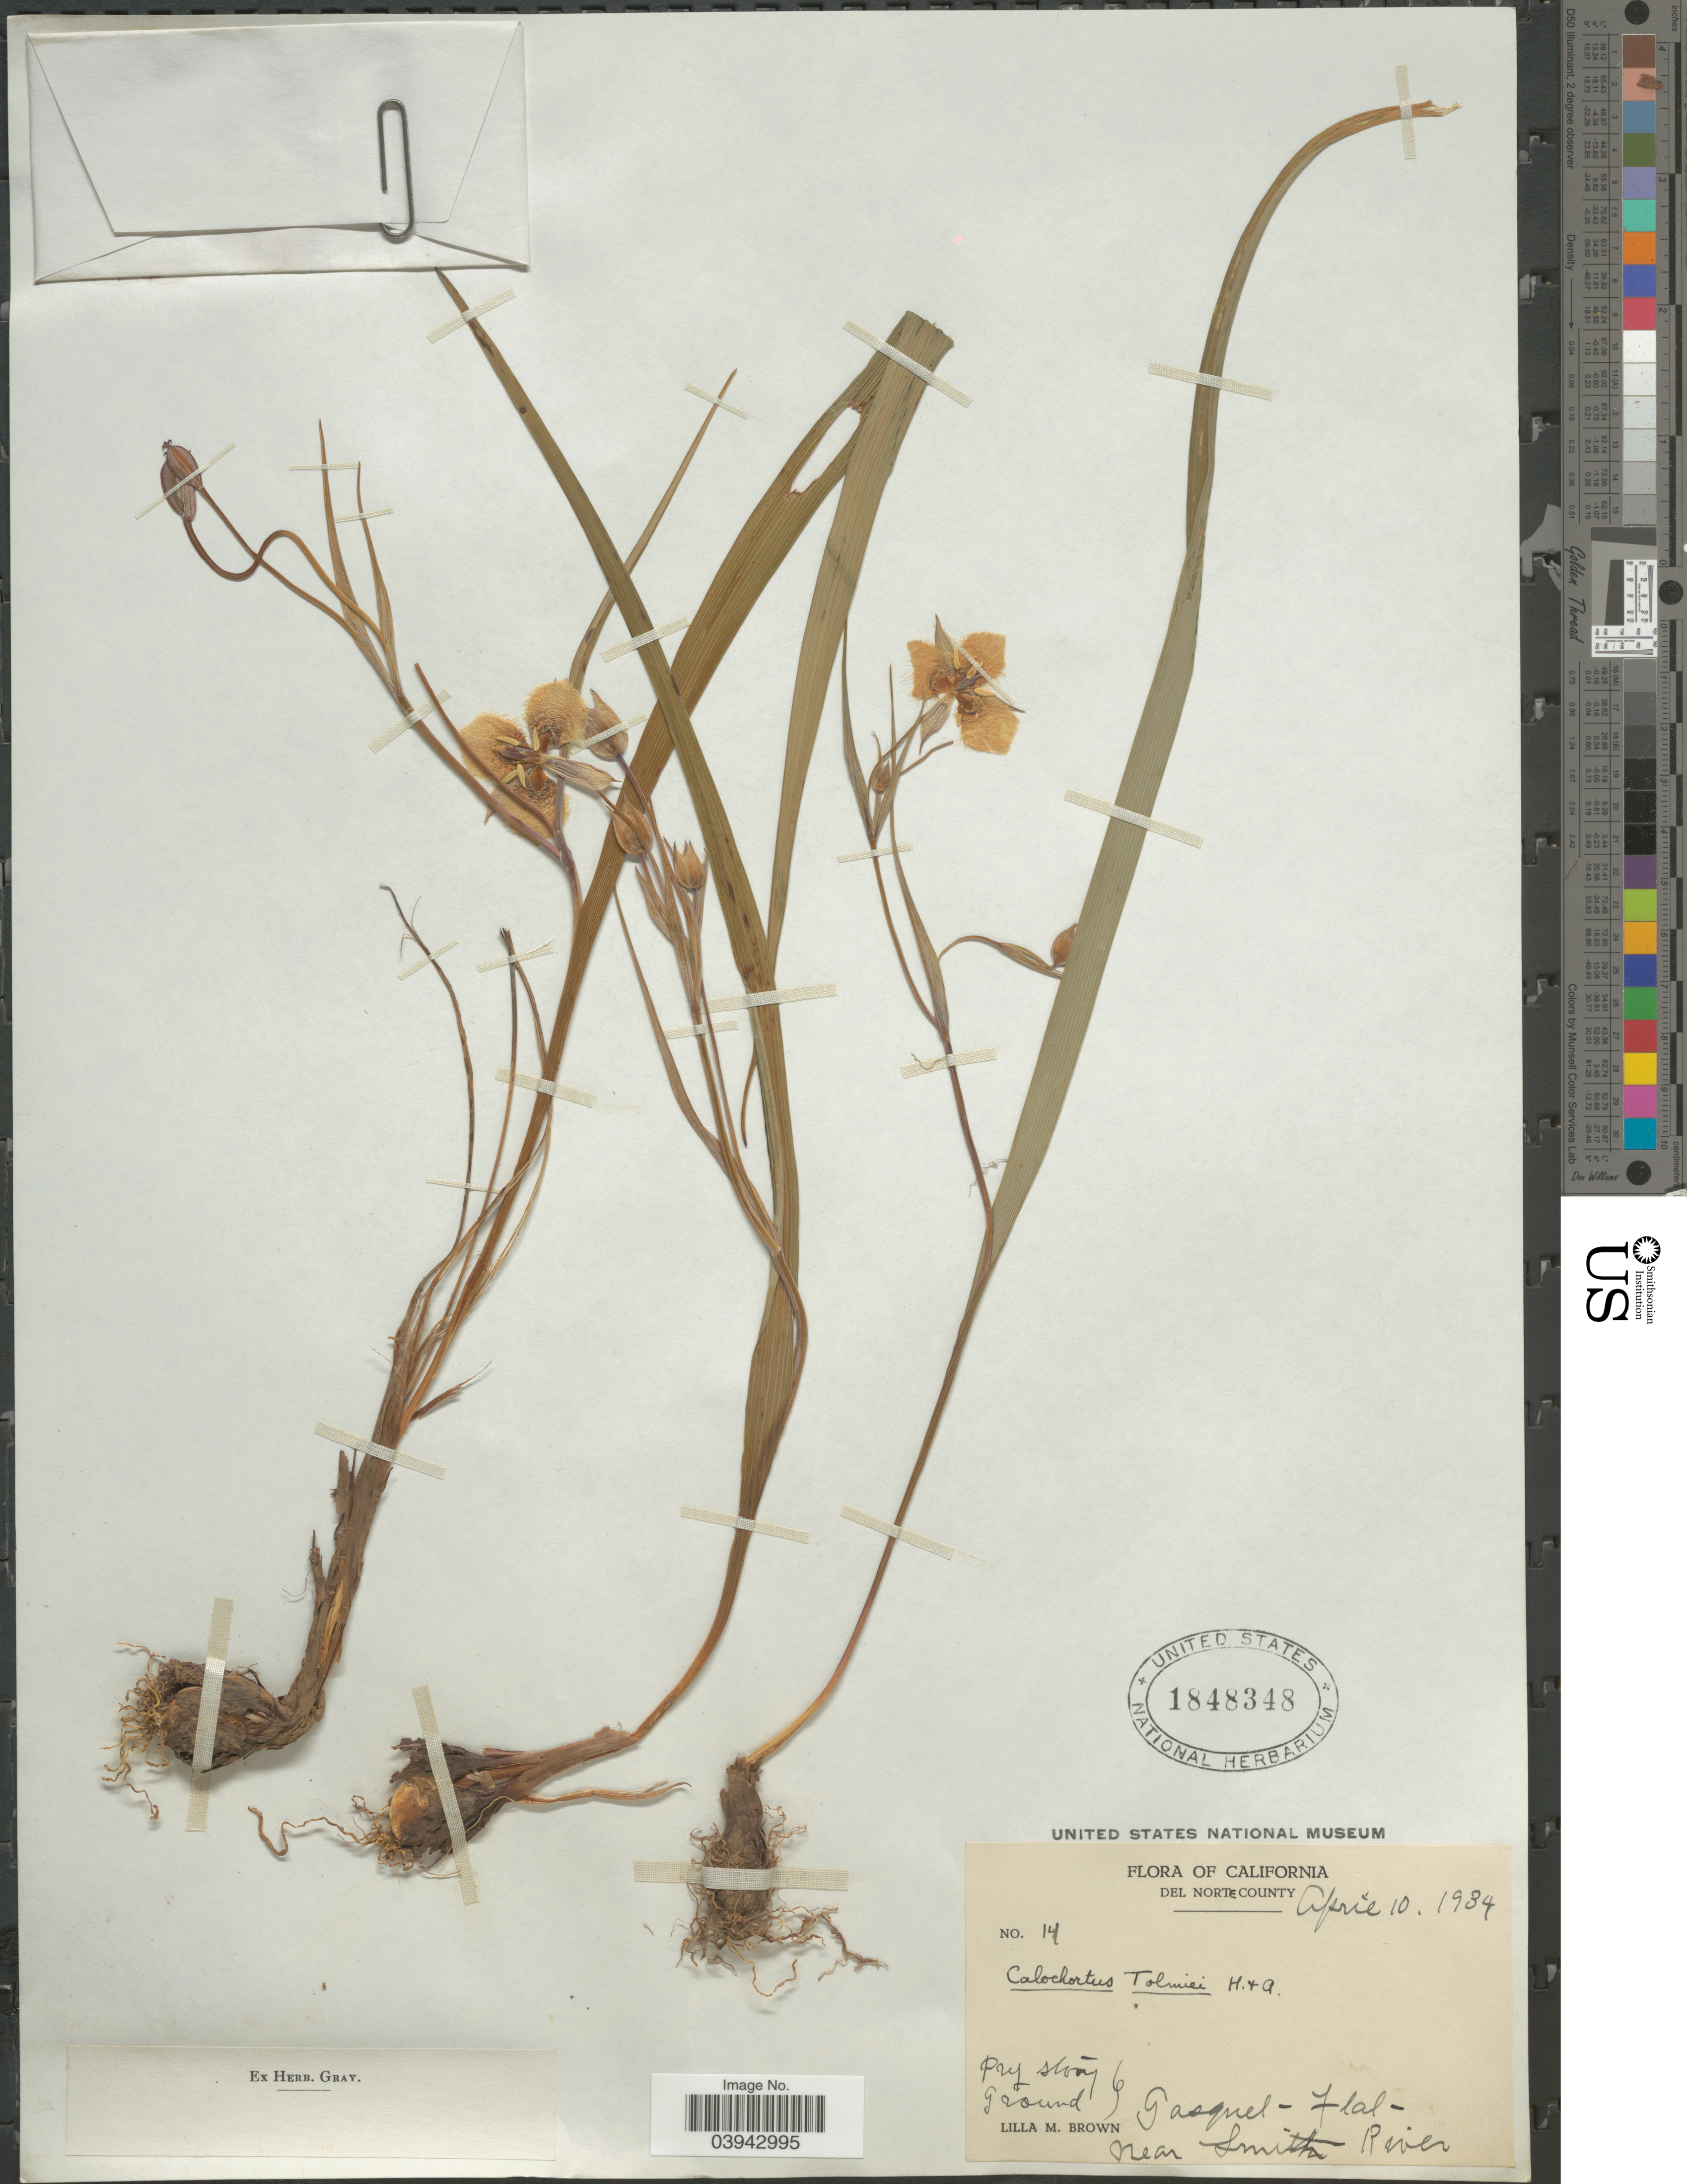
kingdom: Plantae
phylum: Tracheophyta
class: Liliopsida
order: Liliales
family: Liliaceae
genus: Calochortus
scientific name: Calochortus tolmiei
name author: Hook. & Arn.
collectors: L. M. Brown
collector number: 14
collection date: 1934-04-10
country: United States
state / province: California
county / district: Del Norte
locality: Del Norte County. Gasquel - Flat - Near Smith River.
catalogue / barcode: US 1848348